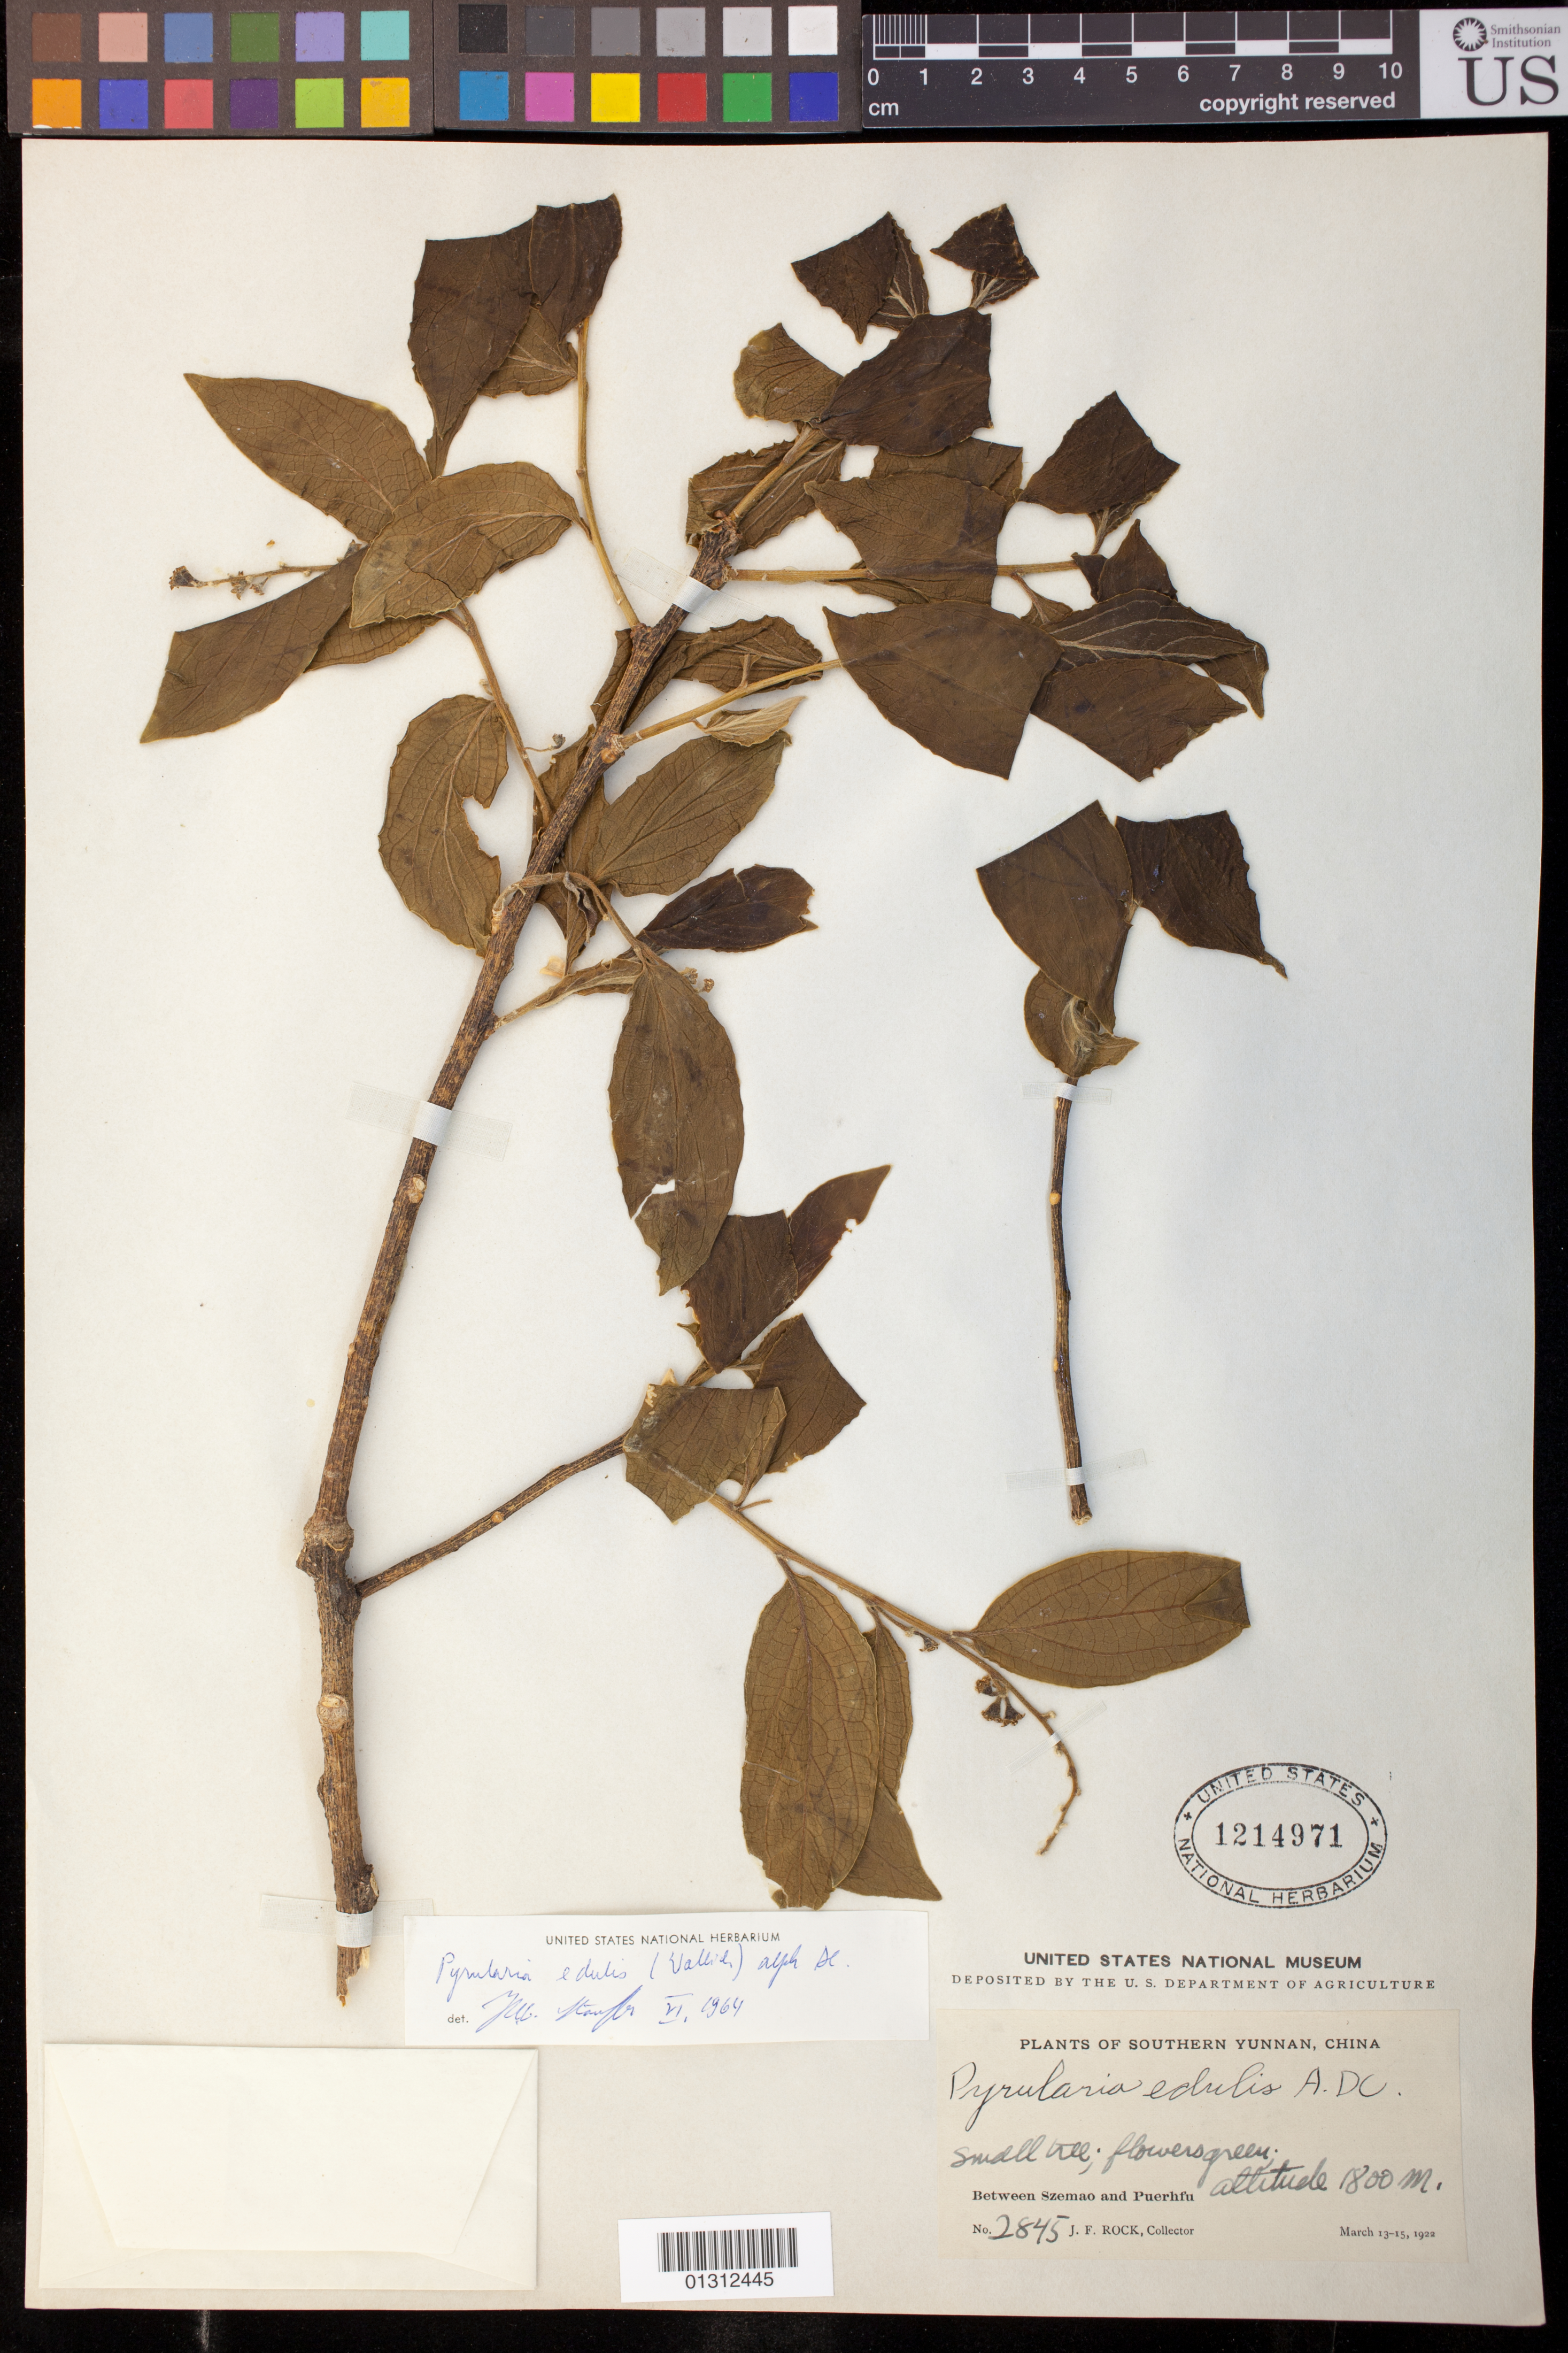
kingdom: Plantae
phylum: Tracheophyta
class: Magnoliopsida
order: Santalales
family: Cervantesiaceae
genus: Pyrularia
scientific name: Pyrularia edulis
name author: (Wall.) A. DC.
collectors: J. Rock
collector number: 2845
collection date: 1922-03-13/1922-03-15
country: China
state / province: Yunnan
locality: between Szemao and Puerhfu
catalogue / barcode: US 1214971